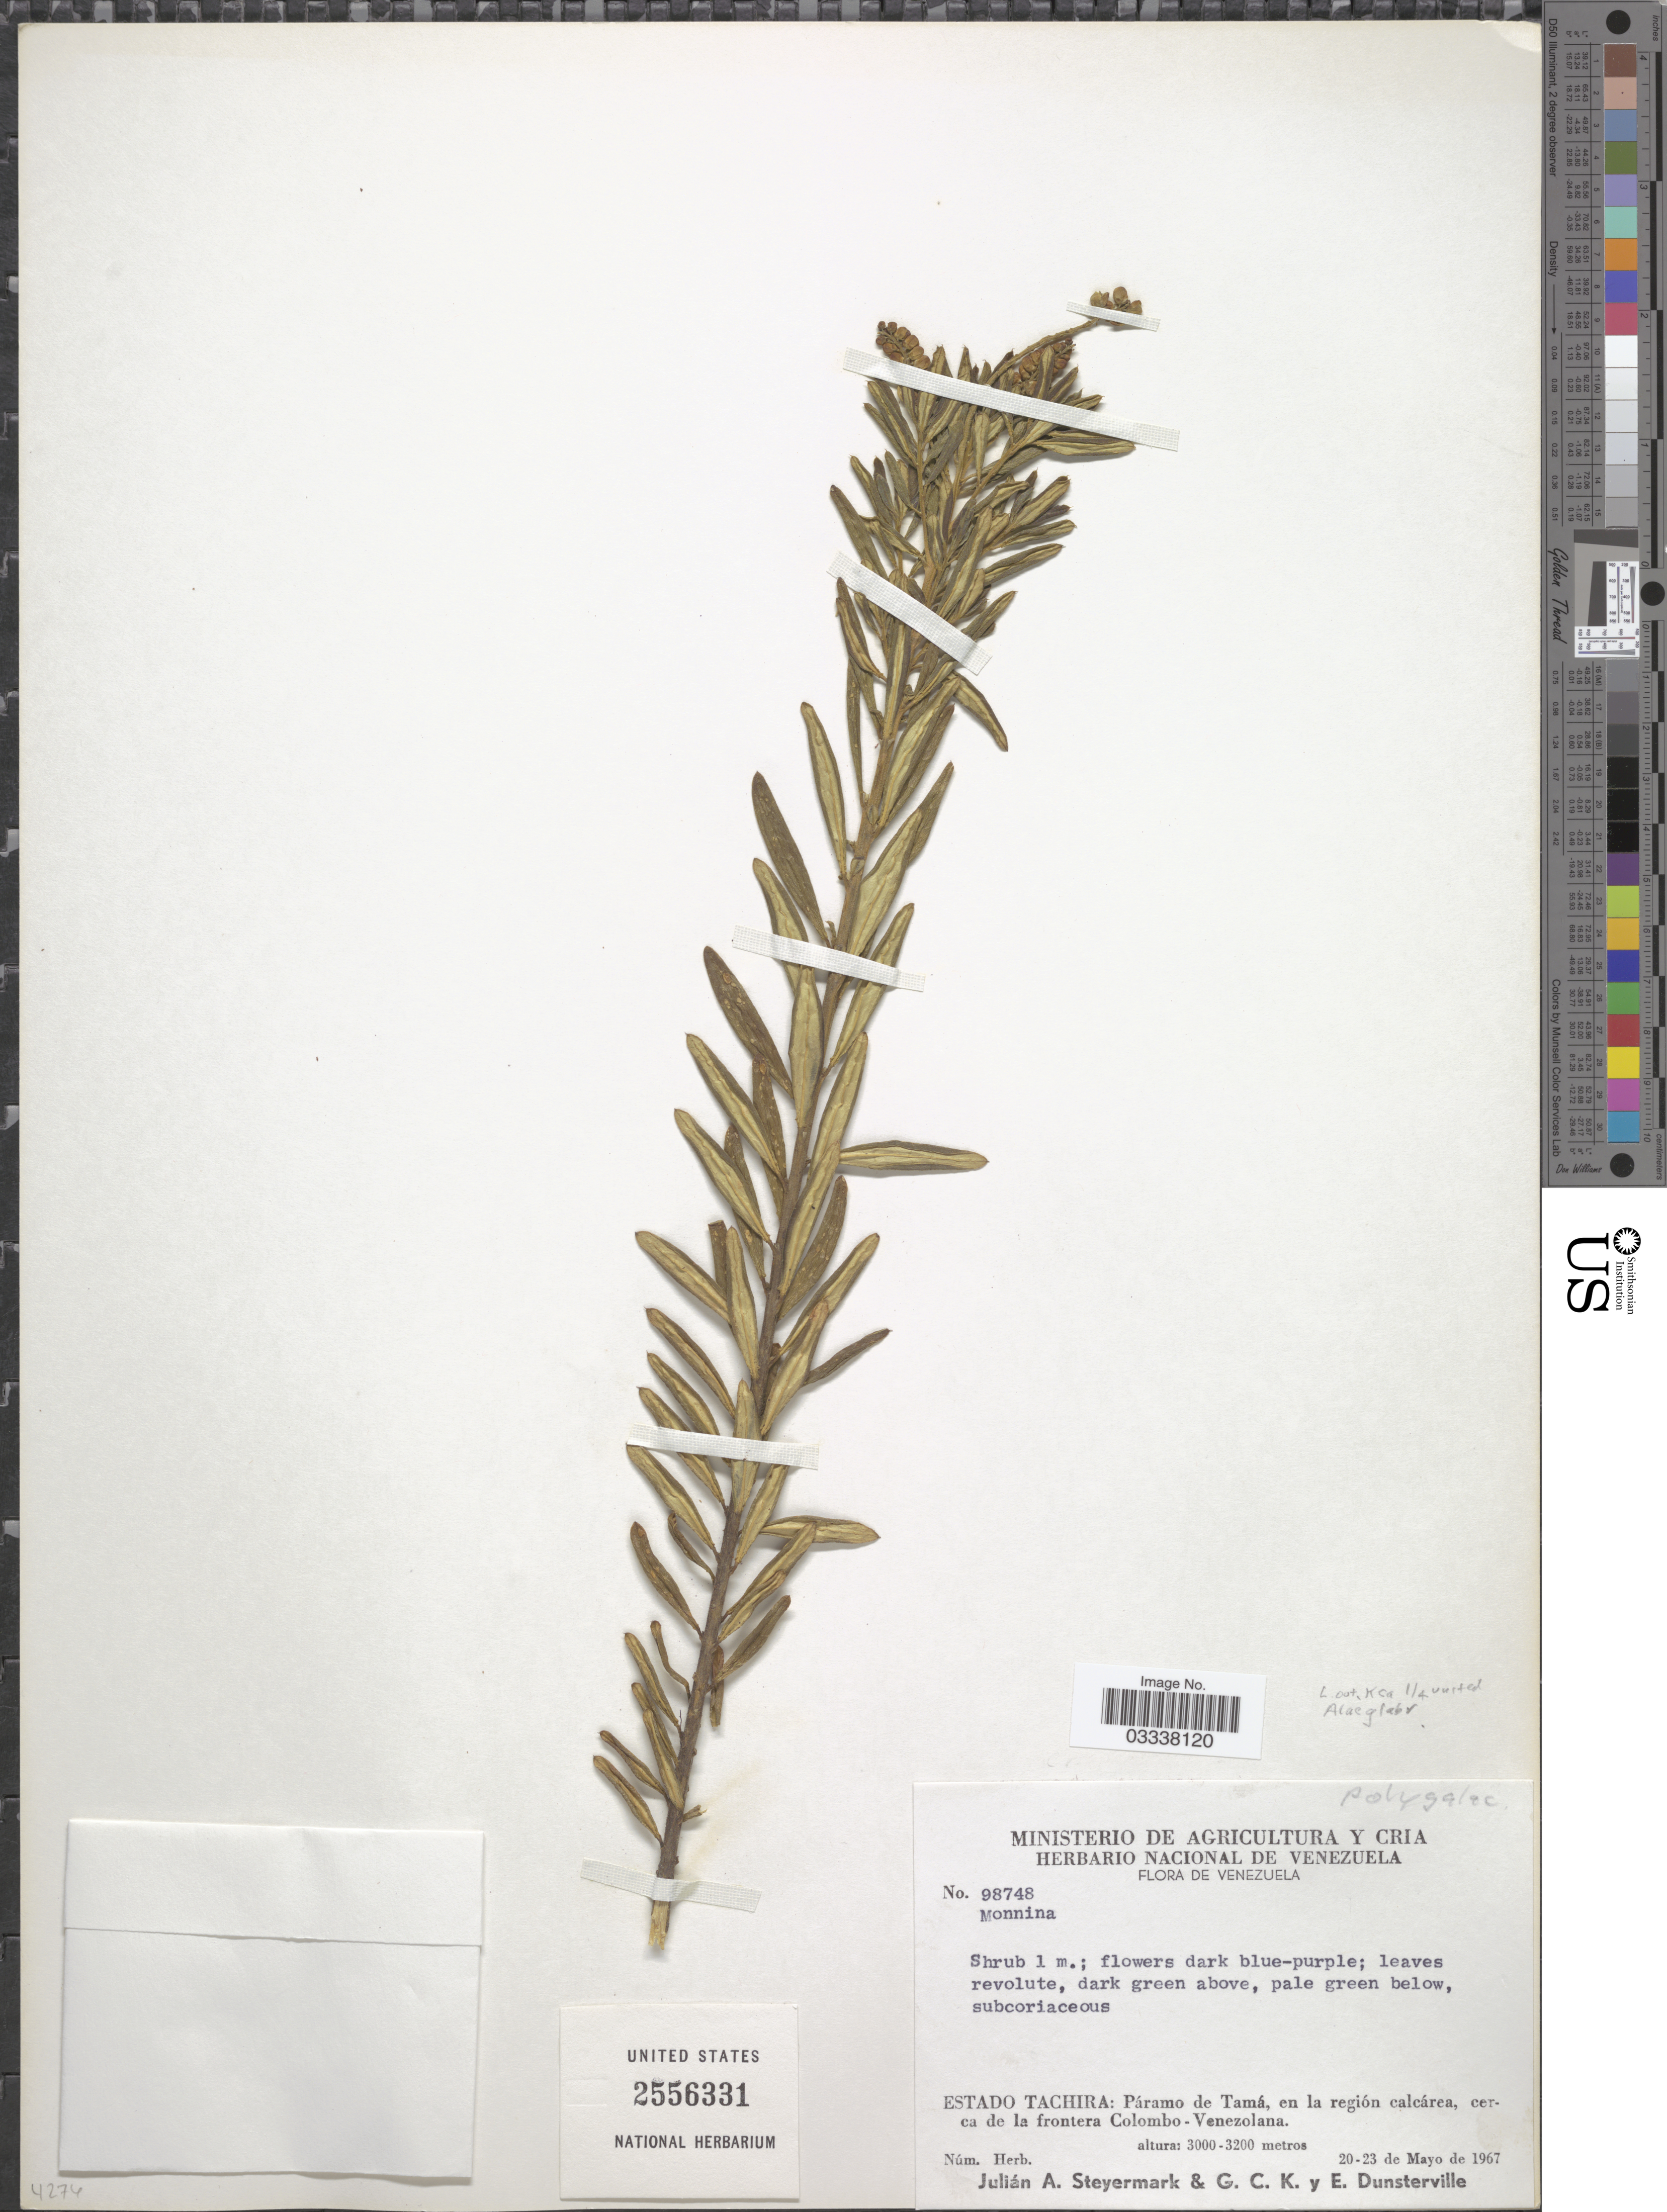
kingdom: Plantae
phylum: Tracheophyta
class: Magnoliopsida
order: Fabales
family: Polygalaceae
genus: Monnina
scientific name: Monnina sp.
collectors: J. Steyermark, G. C. K. Dunsterville & E. Dunsterville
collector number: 98748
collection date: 1967-05-20/1967-05-23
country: Venezuela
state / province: Tachira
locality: Páramo de Tamá, en la región calcárea, cerca de la frontera Colombo-Venezolana.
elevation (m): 3000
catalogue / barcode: US 2556331